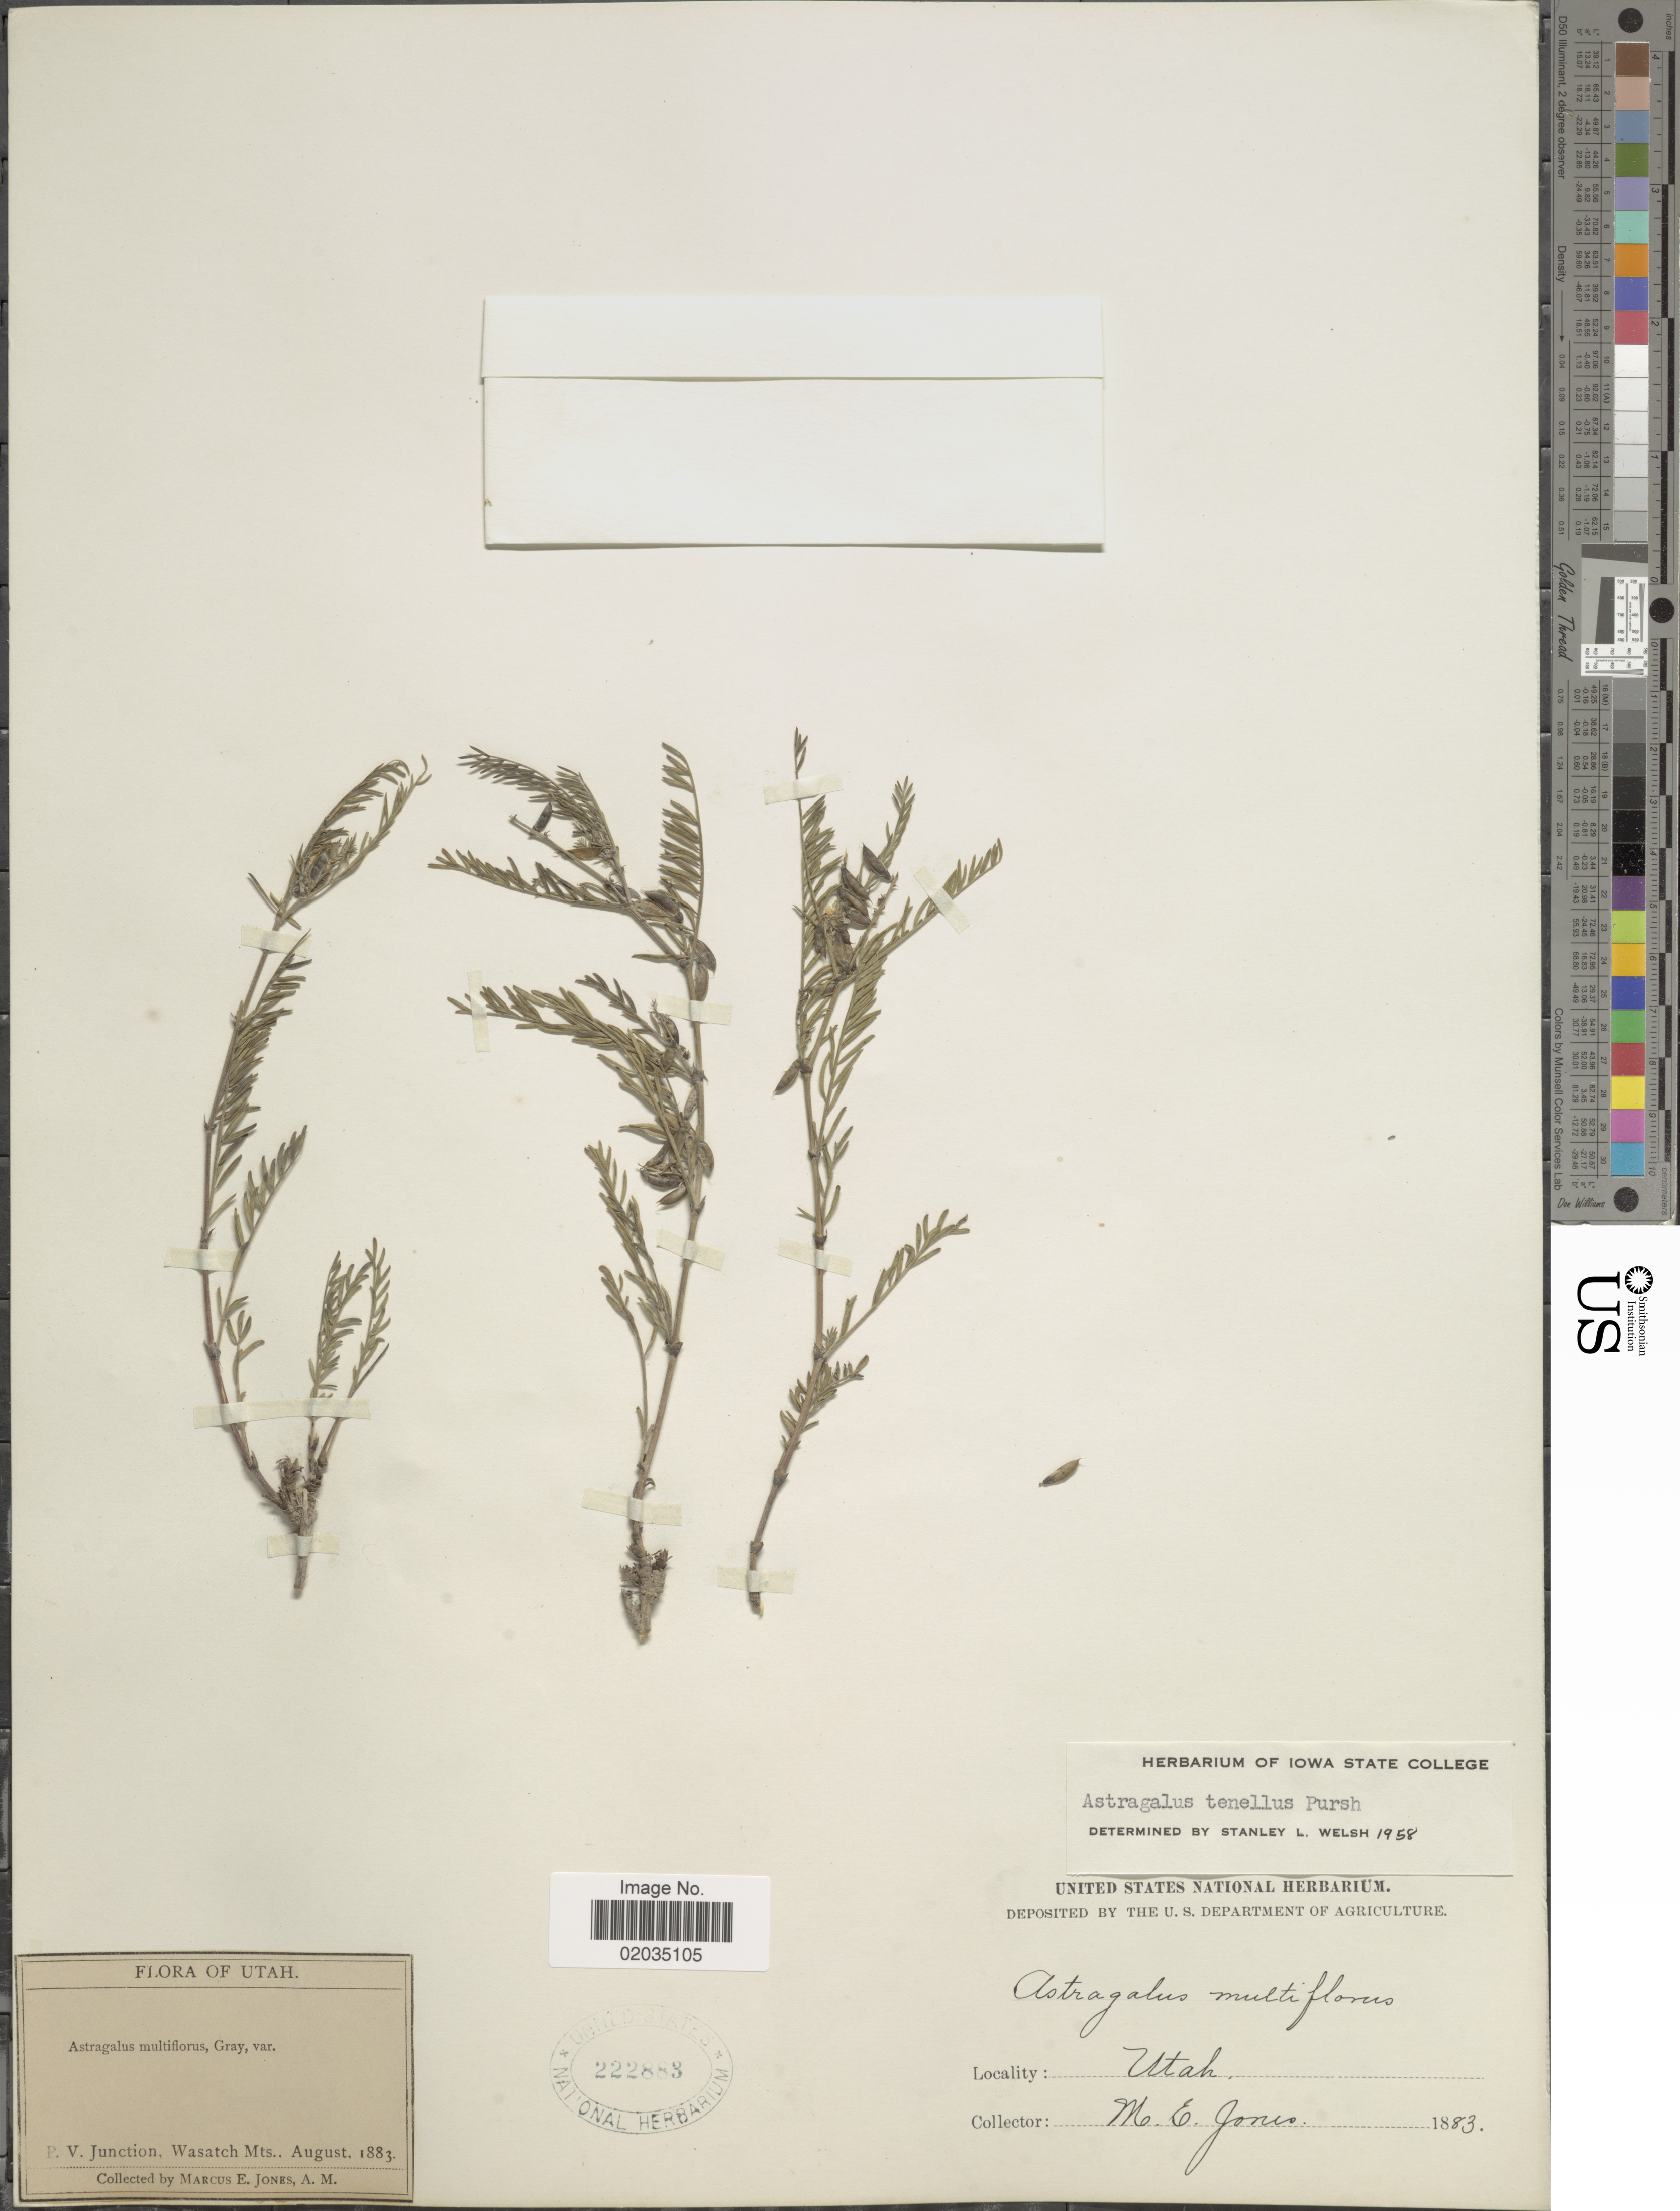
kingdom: Plantae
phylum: Tracheophyta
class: Magnoliopsida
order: Fabales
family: Fabaceae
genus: Astragalus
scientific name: Astragalus tenellus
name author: Pursh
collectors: M. E. Jones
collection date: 1883-08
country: United States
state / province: Utah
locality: P.V. Junction, Wasatch Mts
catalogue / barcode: US 222883